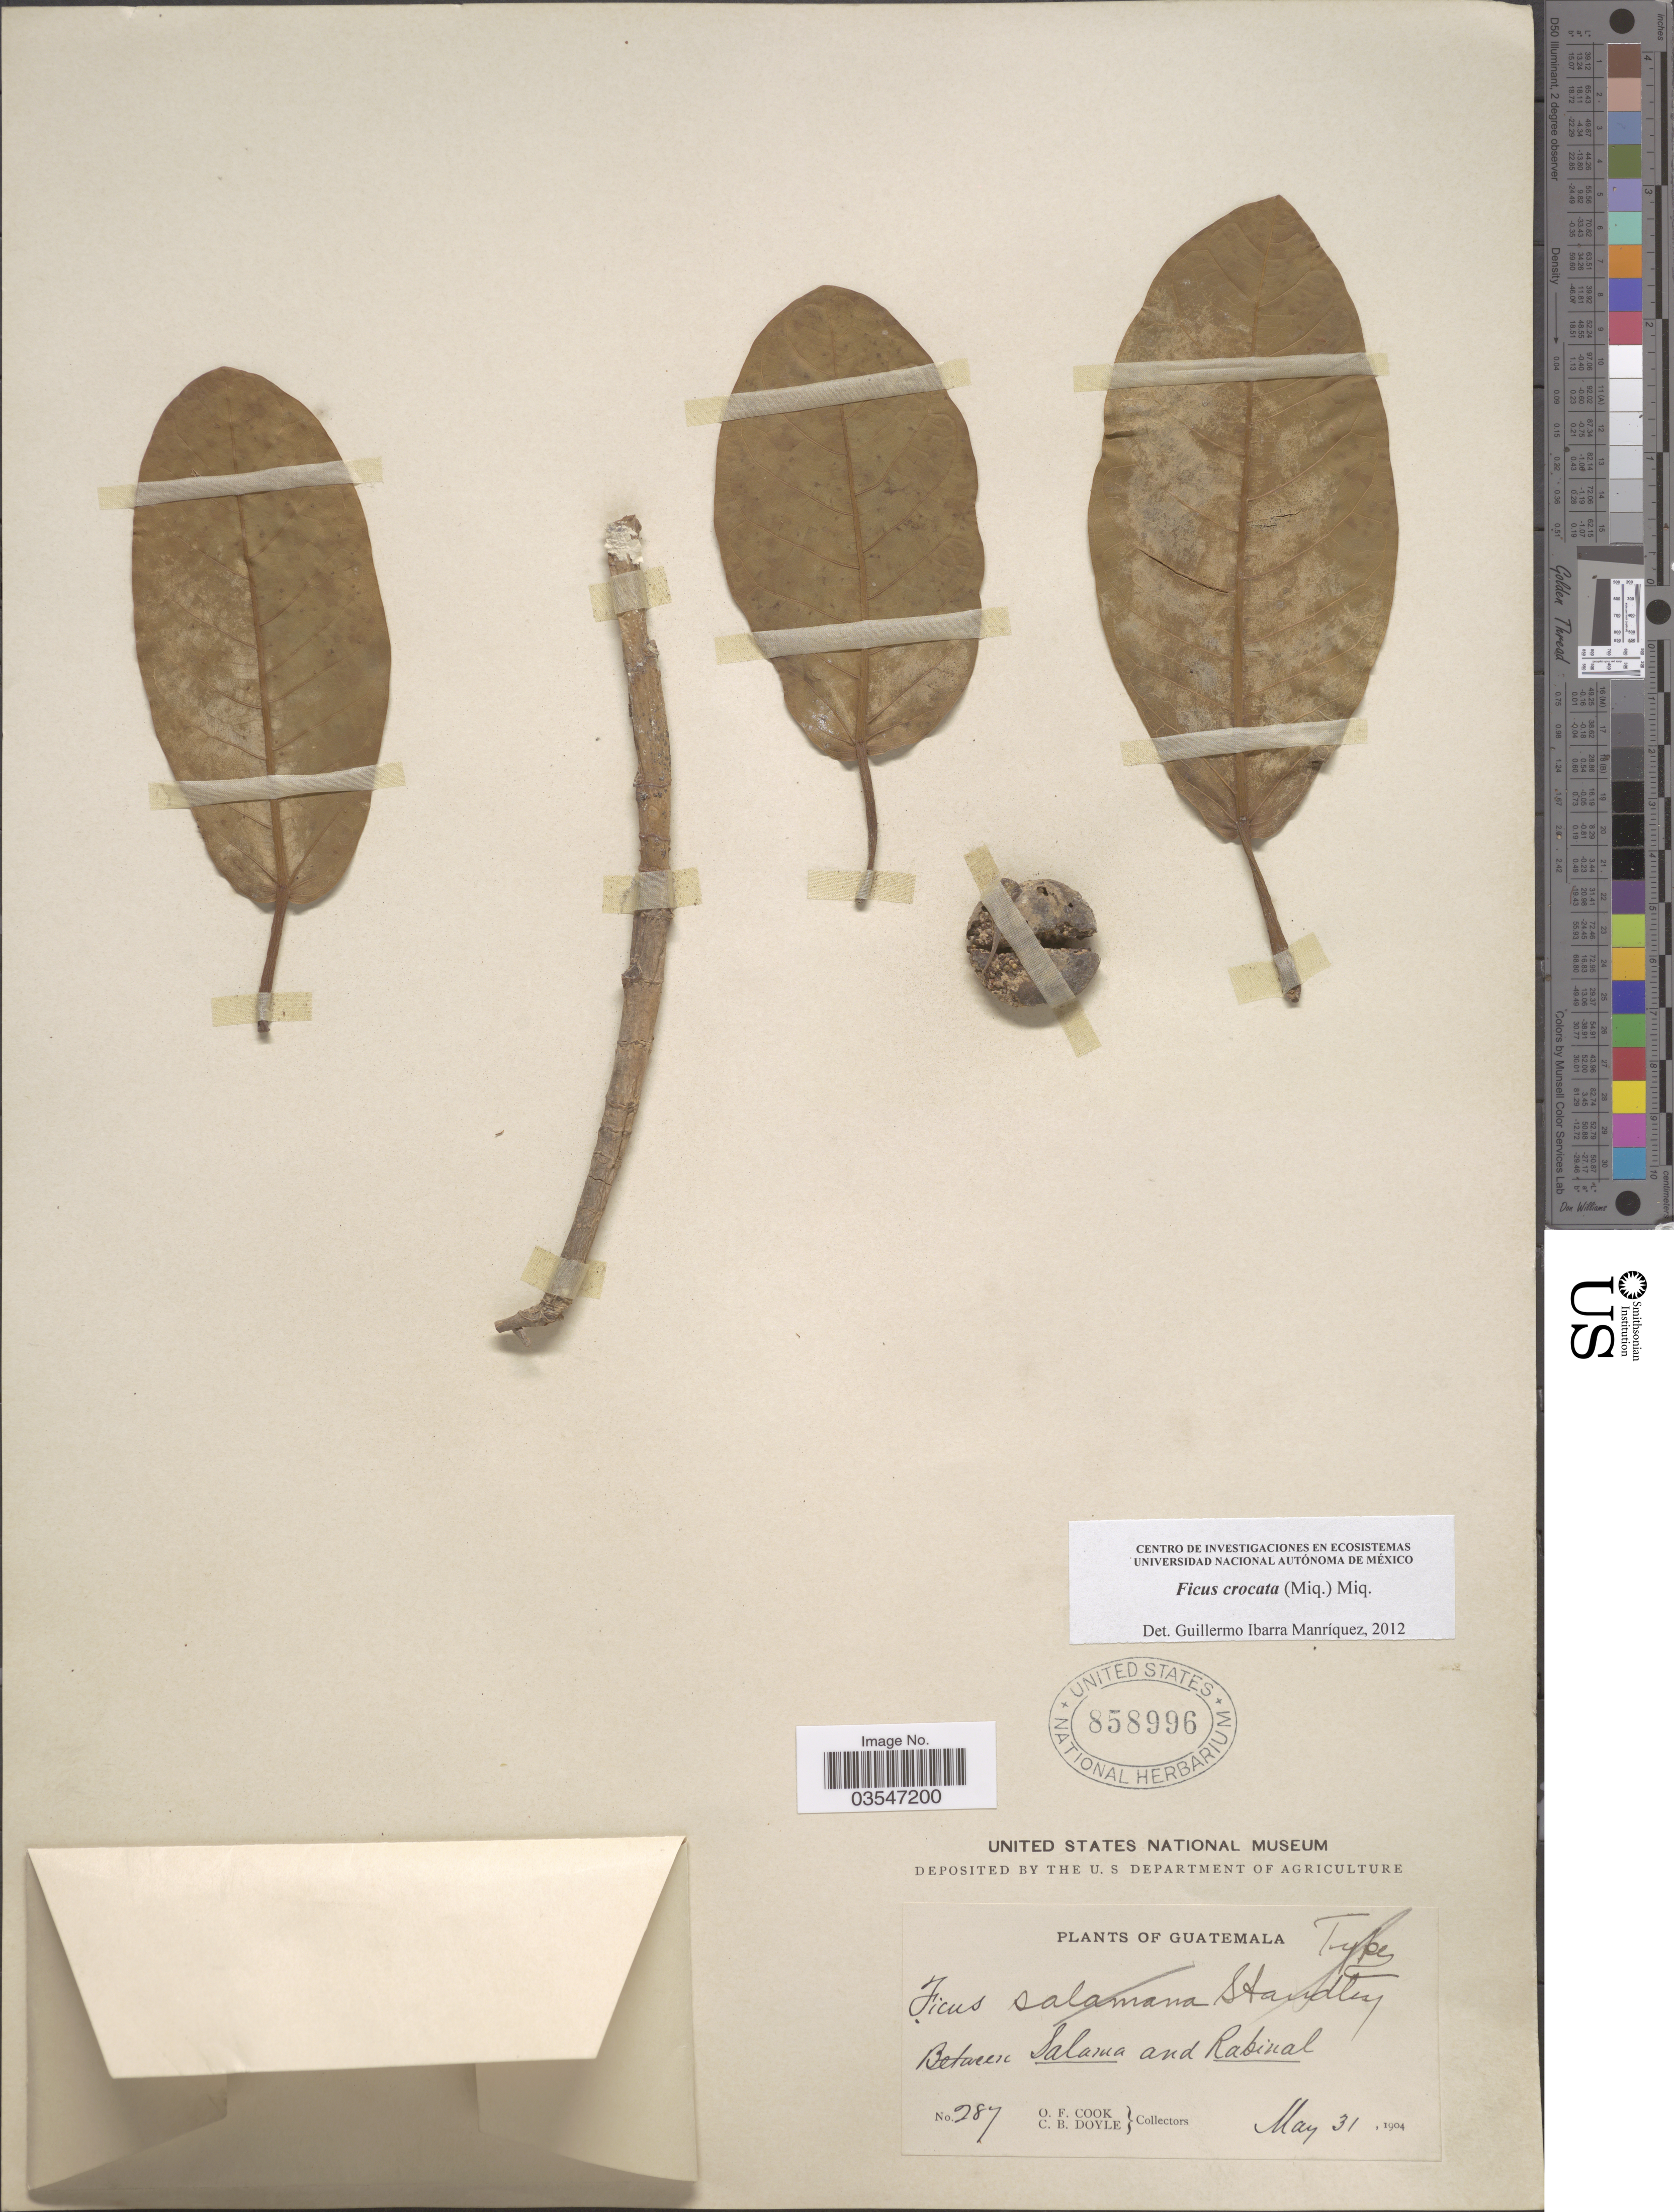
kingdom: Plantae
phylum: Tracheophyta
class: Magnoliopsida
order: Rosales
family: Moraceae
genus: Ficus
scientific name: Ficus crocata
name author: (Miq.) Miq.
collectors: O. F. Cook & C. Doyle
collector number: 287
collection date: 1904-05-31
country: Guatemala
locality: Between Salama and Rabinal.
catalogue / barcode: US 858996